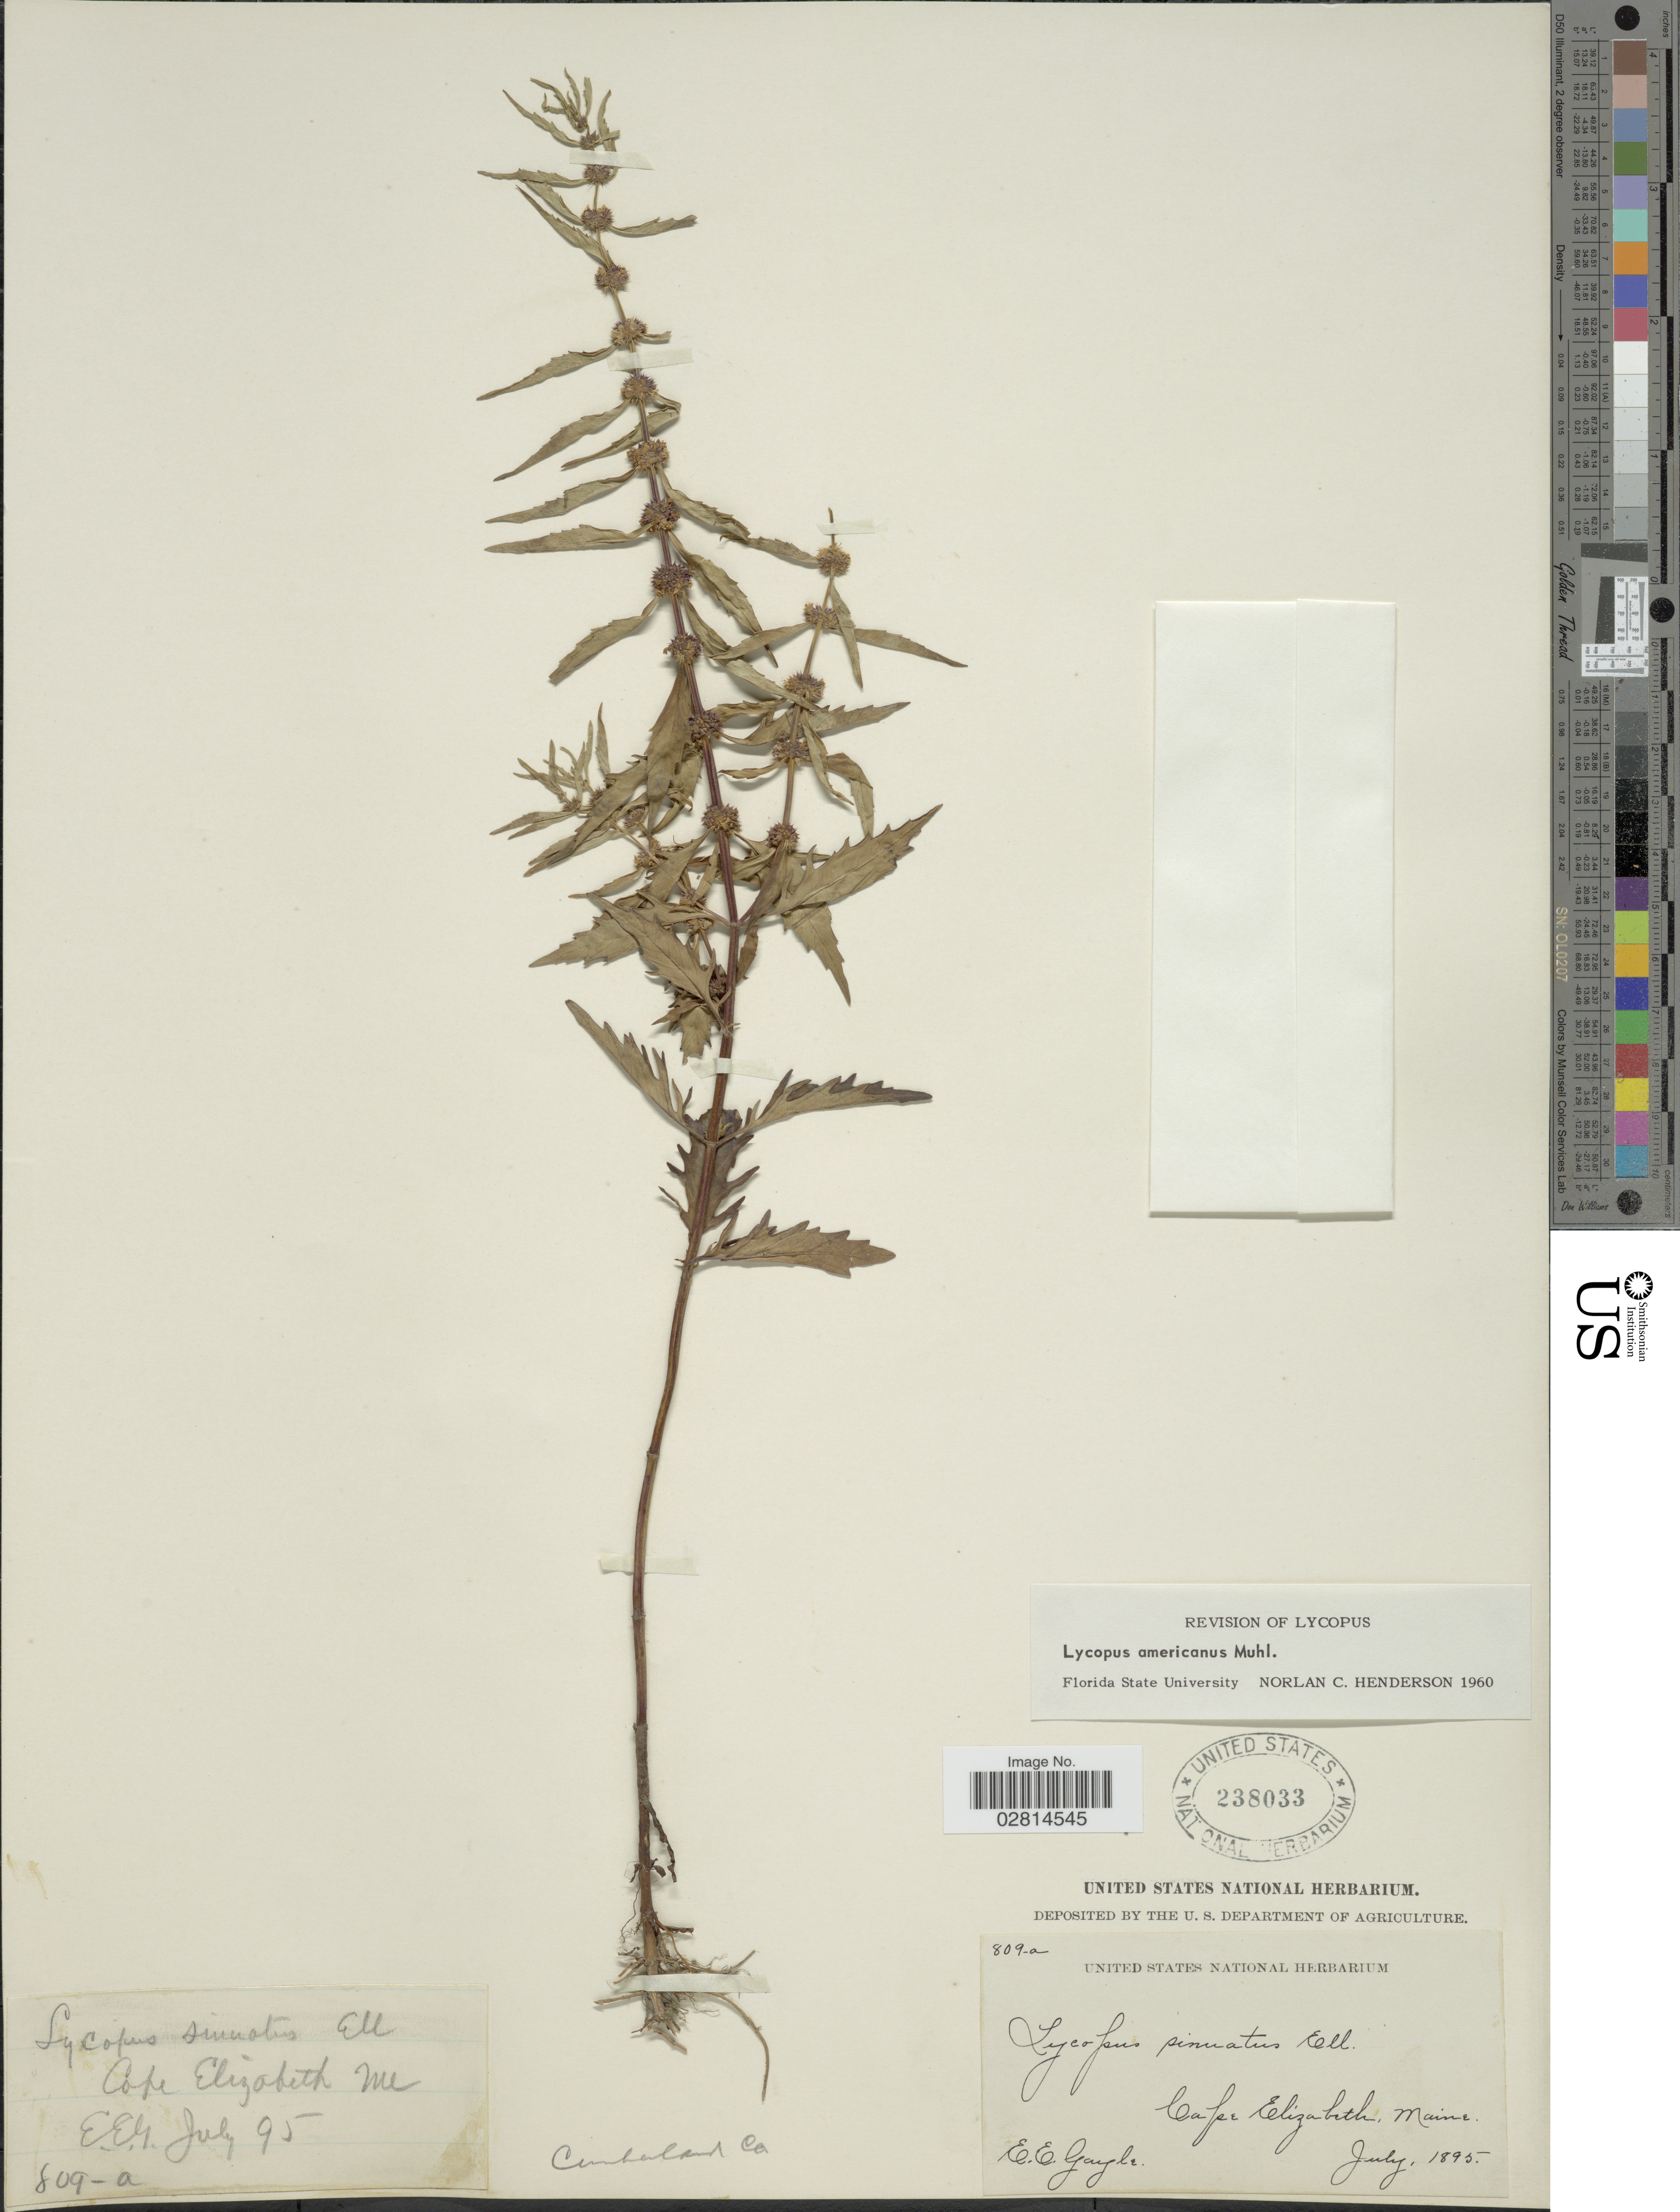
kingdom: Plantae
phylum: Tracheophyta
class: Magnoliopsida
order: Lamiales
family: Lamiaceae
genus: Lycopus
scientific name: Lycopus americanus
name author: Muhl. ex W.P.C. Barton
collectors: E. Gayle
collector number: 809a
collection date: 1895-07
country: United States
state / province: Maine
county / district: Cumberland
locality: Cape Elizabeth. Cumberland Co.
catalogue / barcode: US 238033